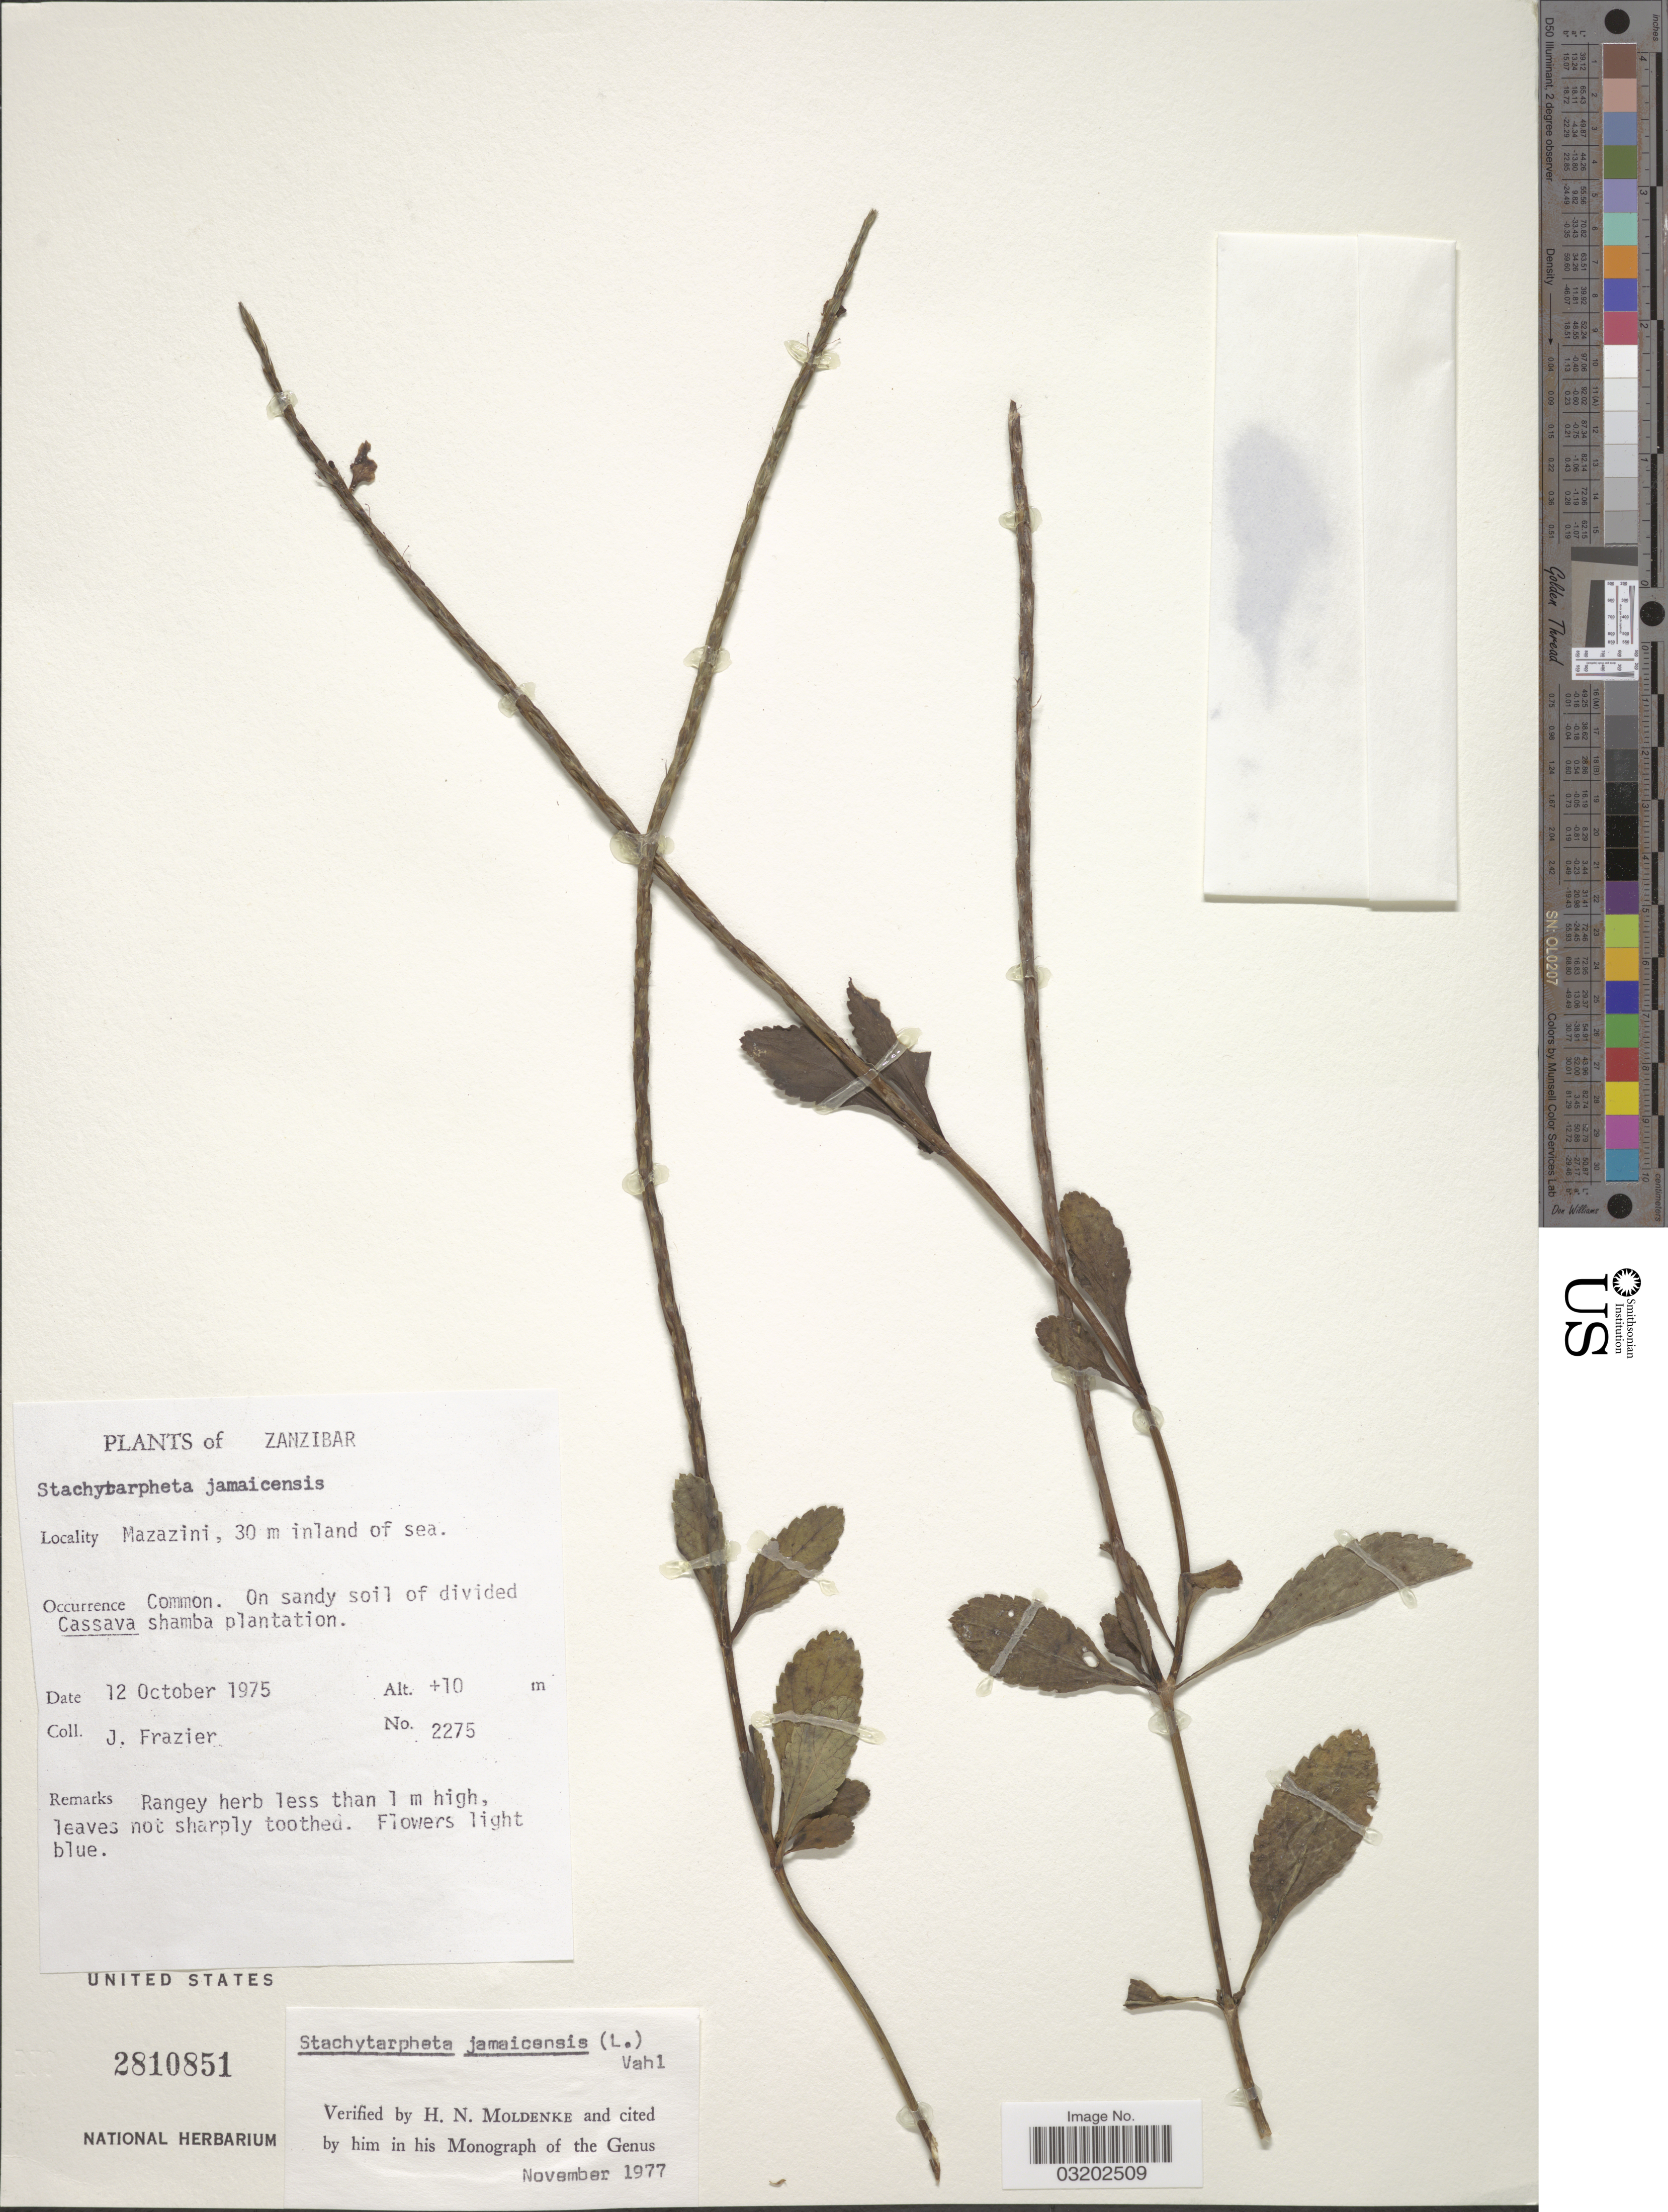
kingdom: Plantae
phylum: Tracheophyta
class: Magnoliopsida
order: Lamiales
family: Verbenaceae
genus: Stachytarpheta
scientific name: Stachytarpheta jamaicensis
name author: (L.) Vahl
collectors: J. Frazier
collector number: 2275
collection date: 1975-10-12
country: Tanzania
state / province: Zanzibar Urban/West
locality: Mazazini, 30 m inland of sea.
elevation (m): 10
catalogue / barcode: US 2810851